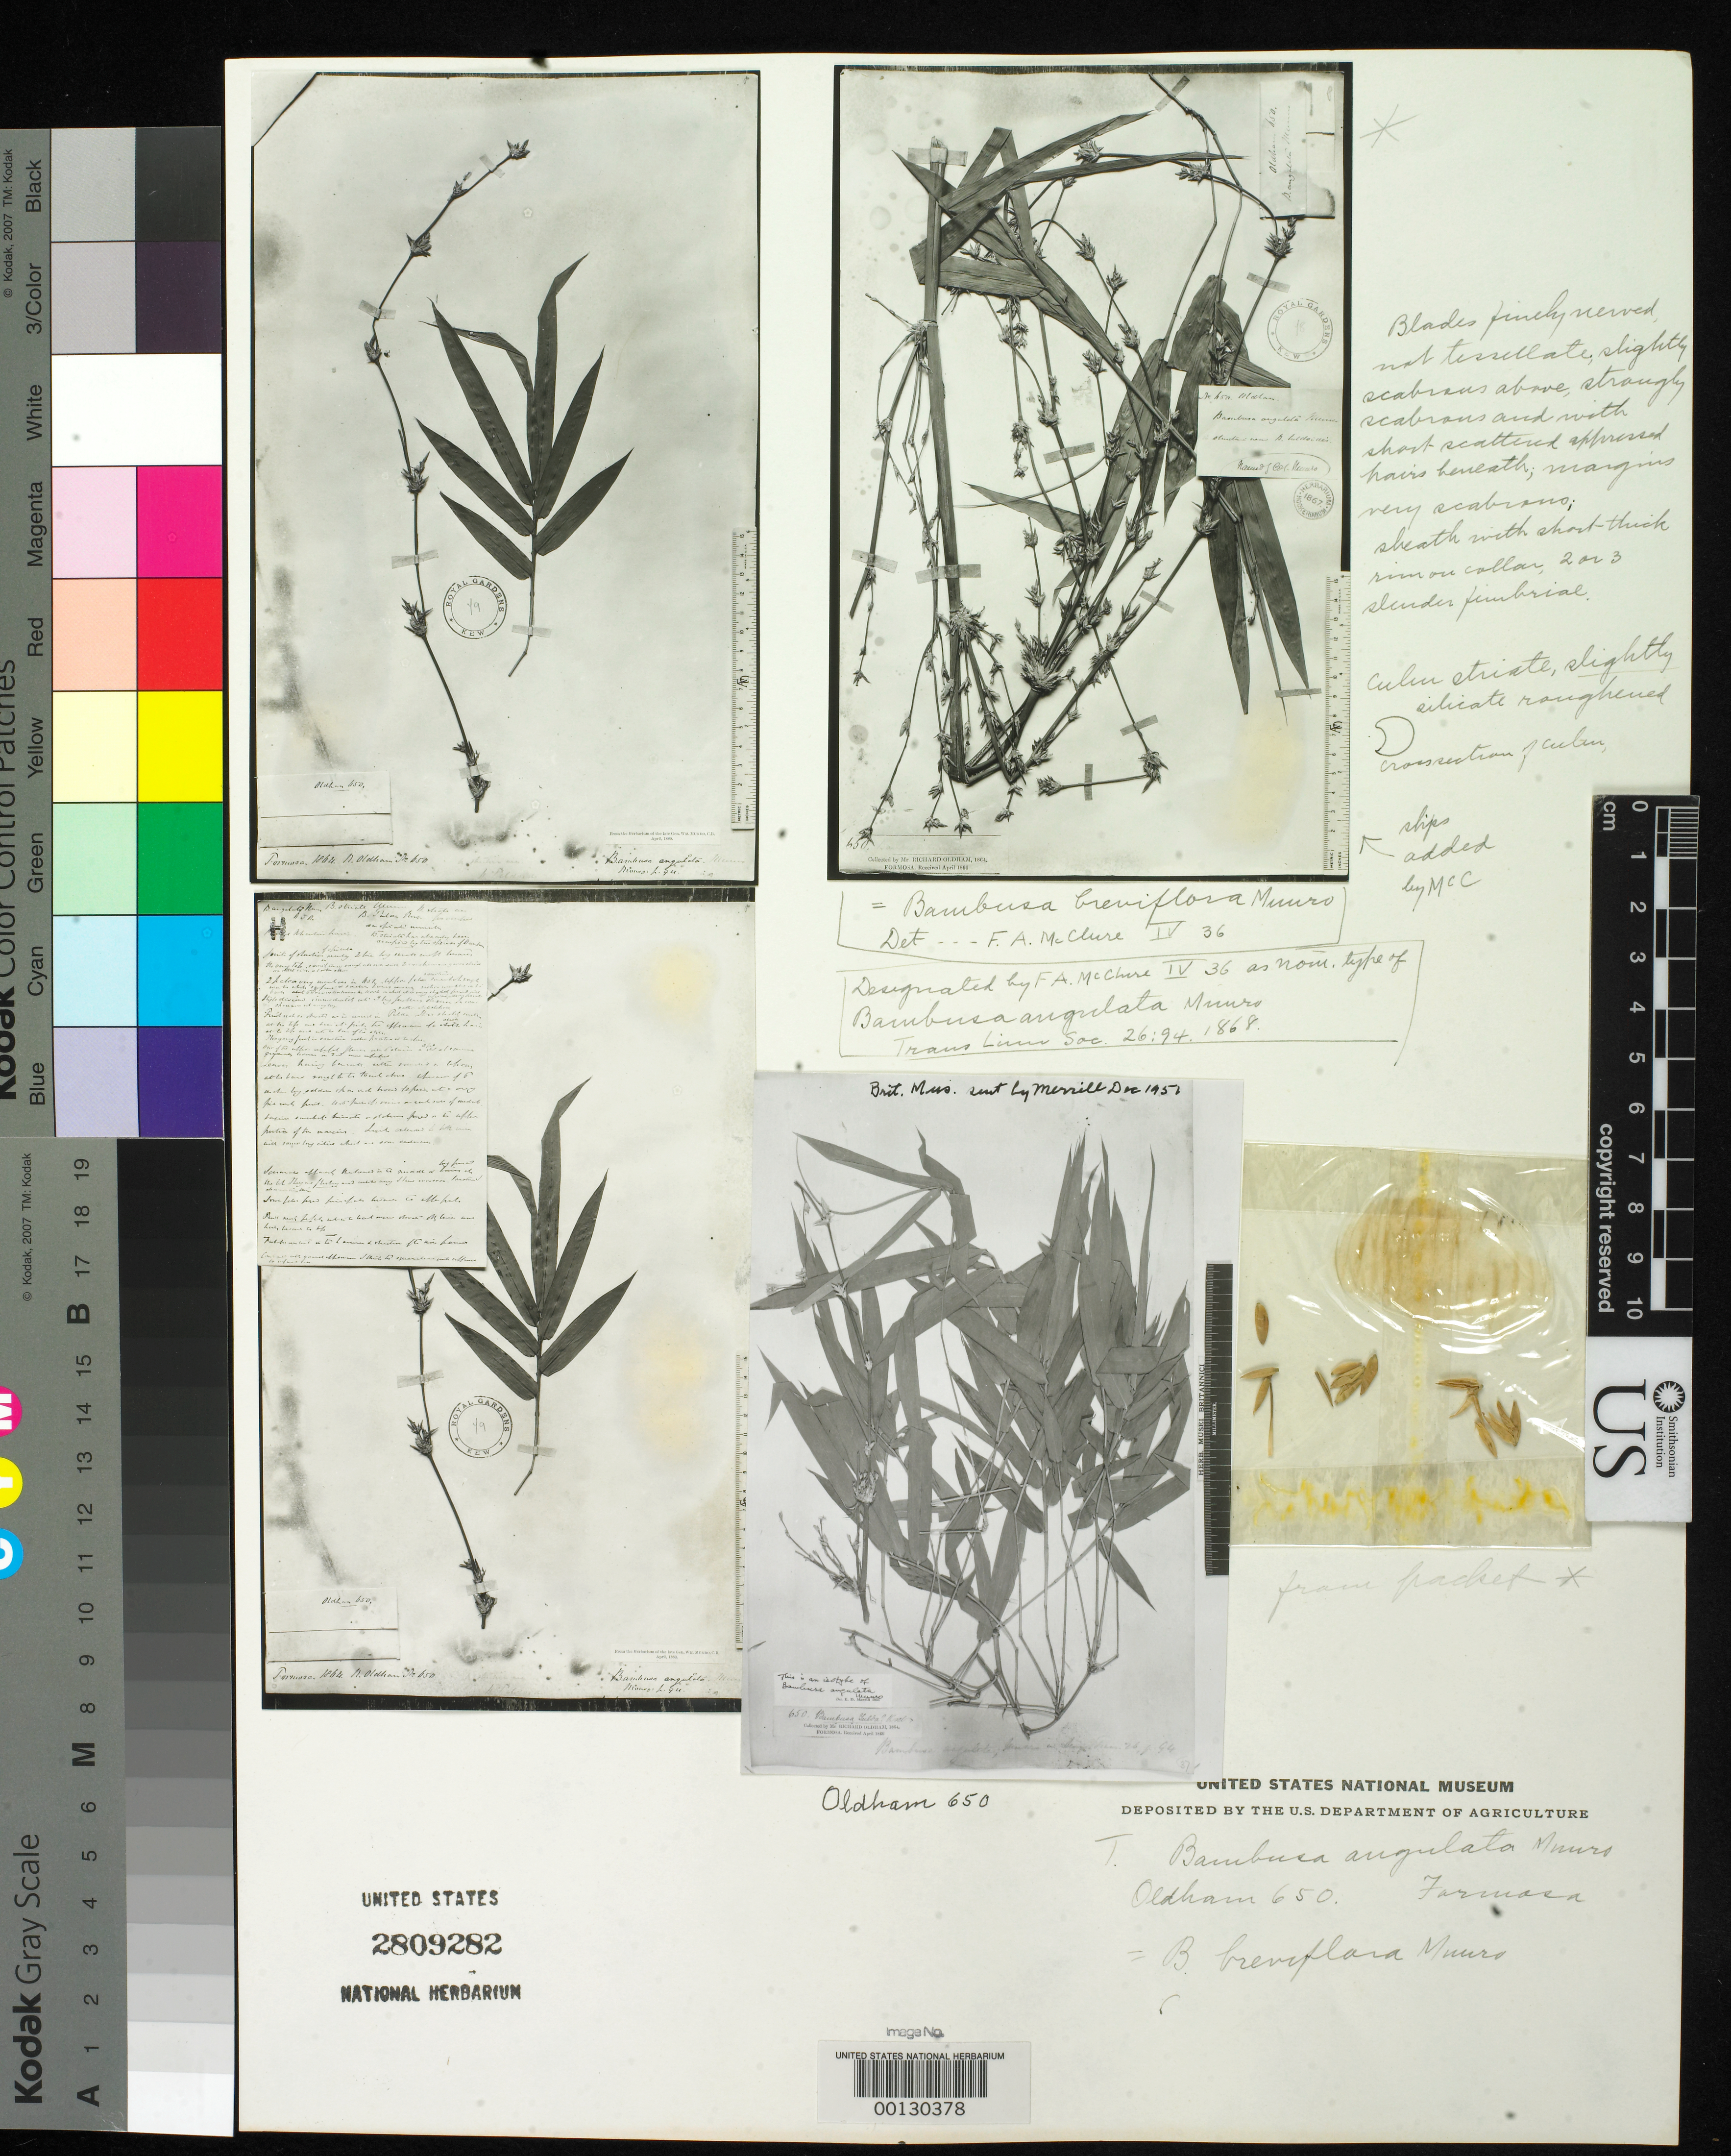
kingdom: Plantae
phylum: Tracheophyta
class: Liliopsida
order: Poales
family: Poaceae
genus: Bambusa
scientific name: Bambusa angulata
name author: Munro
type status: Type Material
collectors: R. Oldham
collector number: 650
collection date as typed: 1864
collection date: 1864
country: Taiwan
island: Taiwan [Formosa]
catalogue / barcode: US 2809282